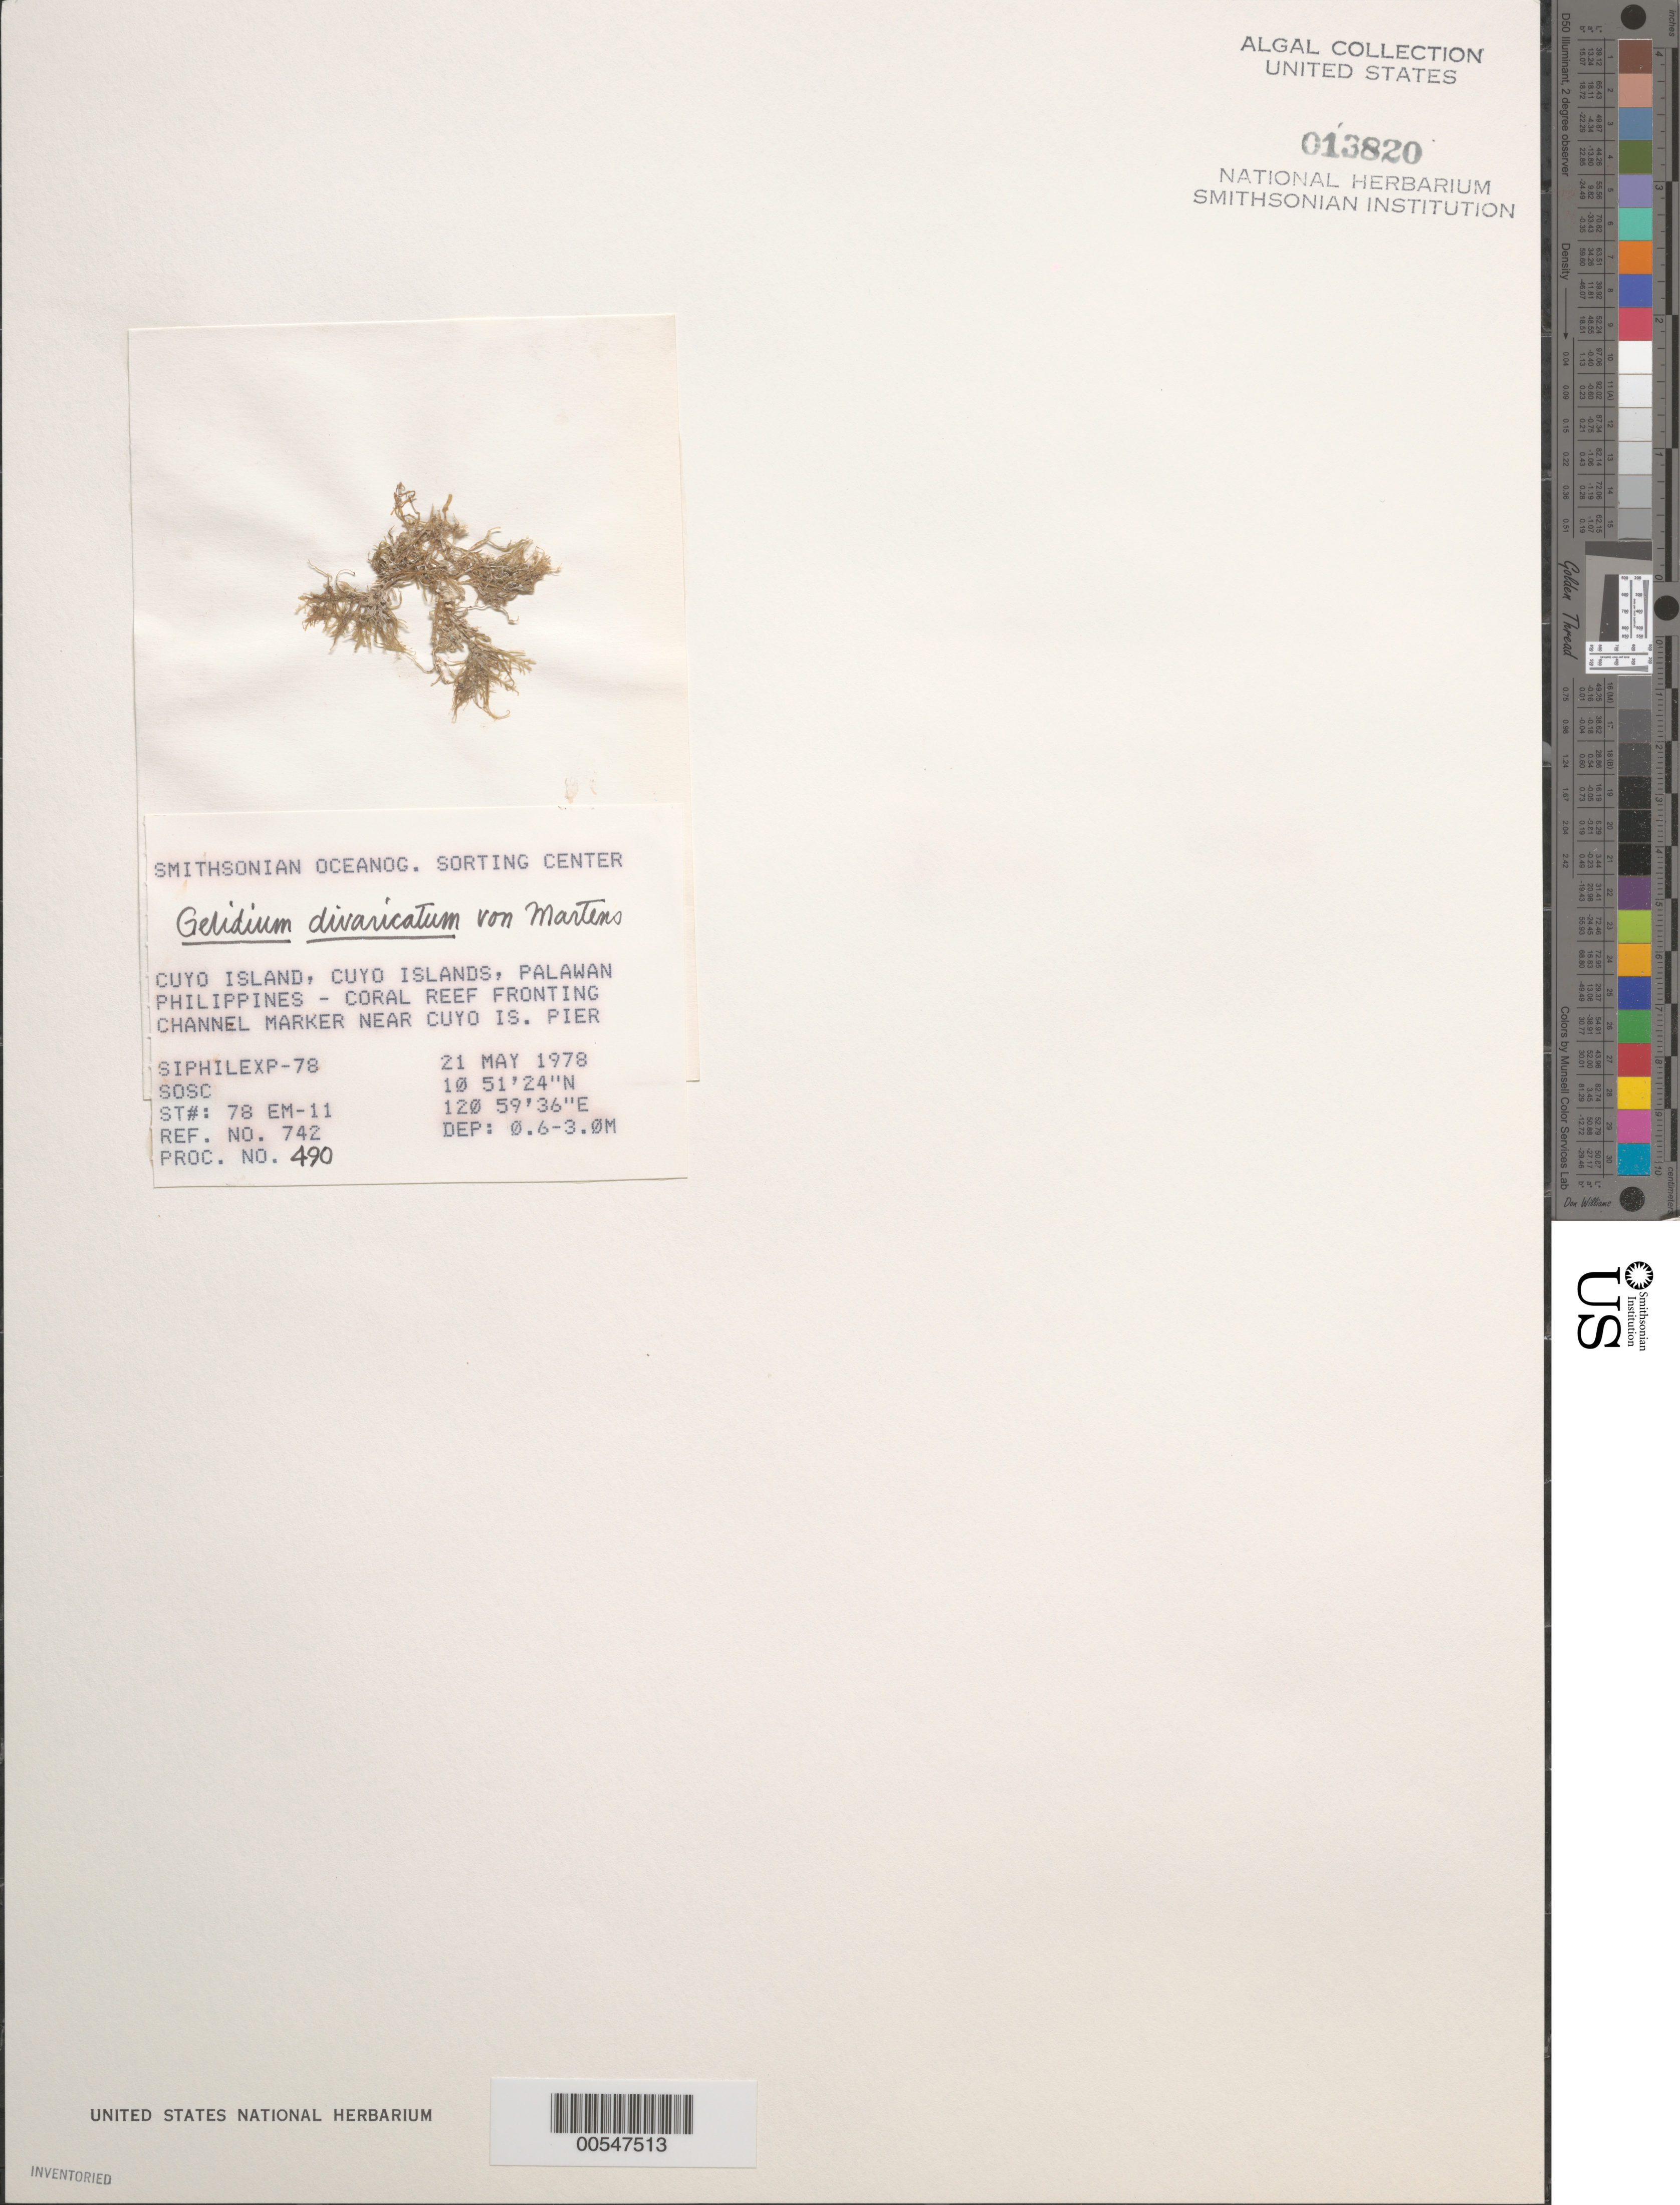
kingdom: Plantae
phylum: Rhodophyta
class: Florideophyceae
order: Gelidiales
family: Gelidiaceae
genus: Gelidium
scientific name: Gelidium divaricatum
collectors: SOSC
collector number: Station 78 EM-11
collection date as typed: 21 May 1978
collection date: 1978-05-21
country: Philippines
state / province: Mimaropa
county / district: Palawan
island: Cuyo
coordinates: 10 51' 24" N, 120 59' 36" E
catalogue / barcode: US 13820